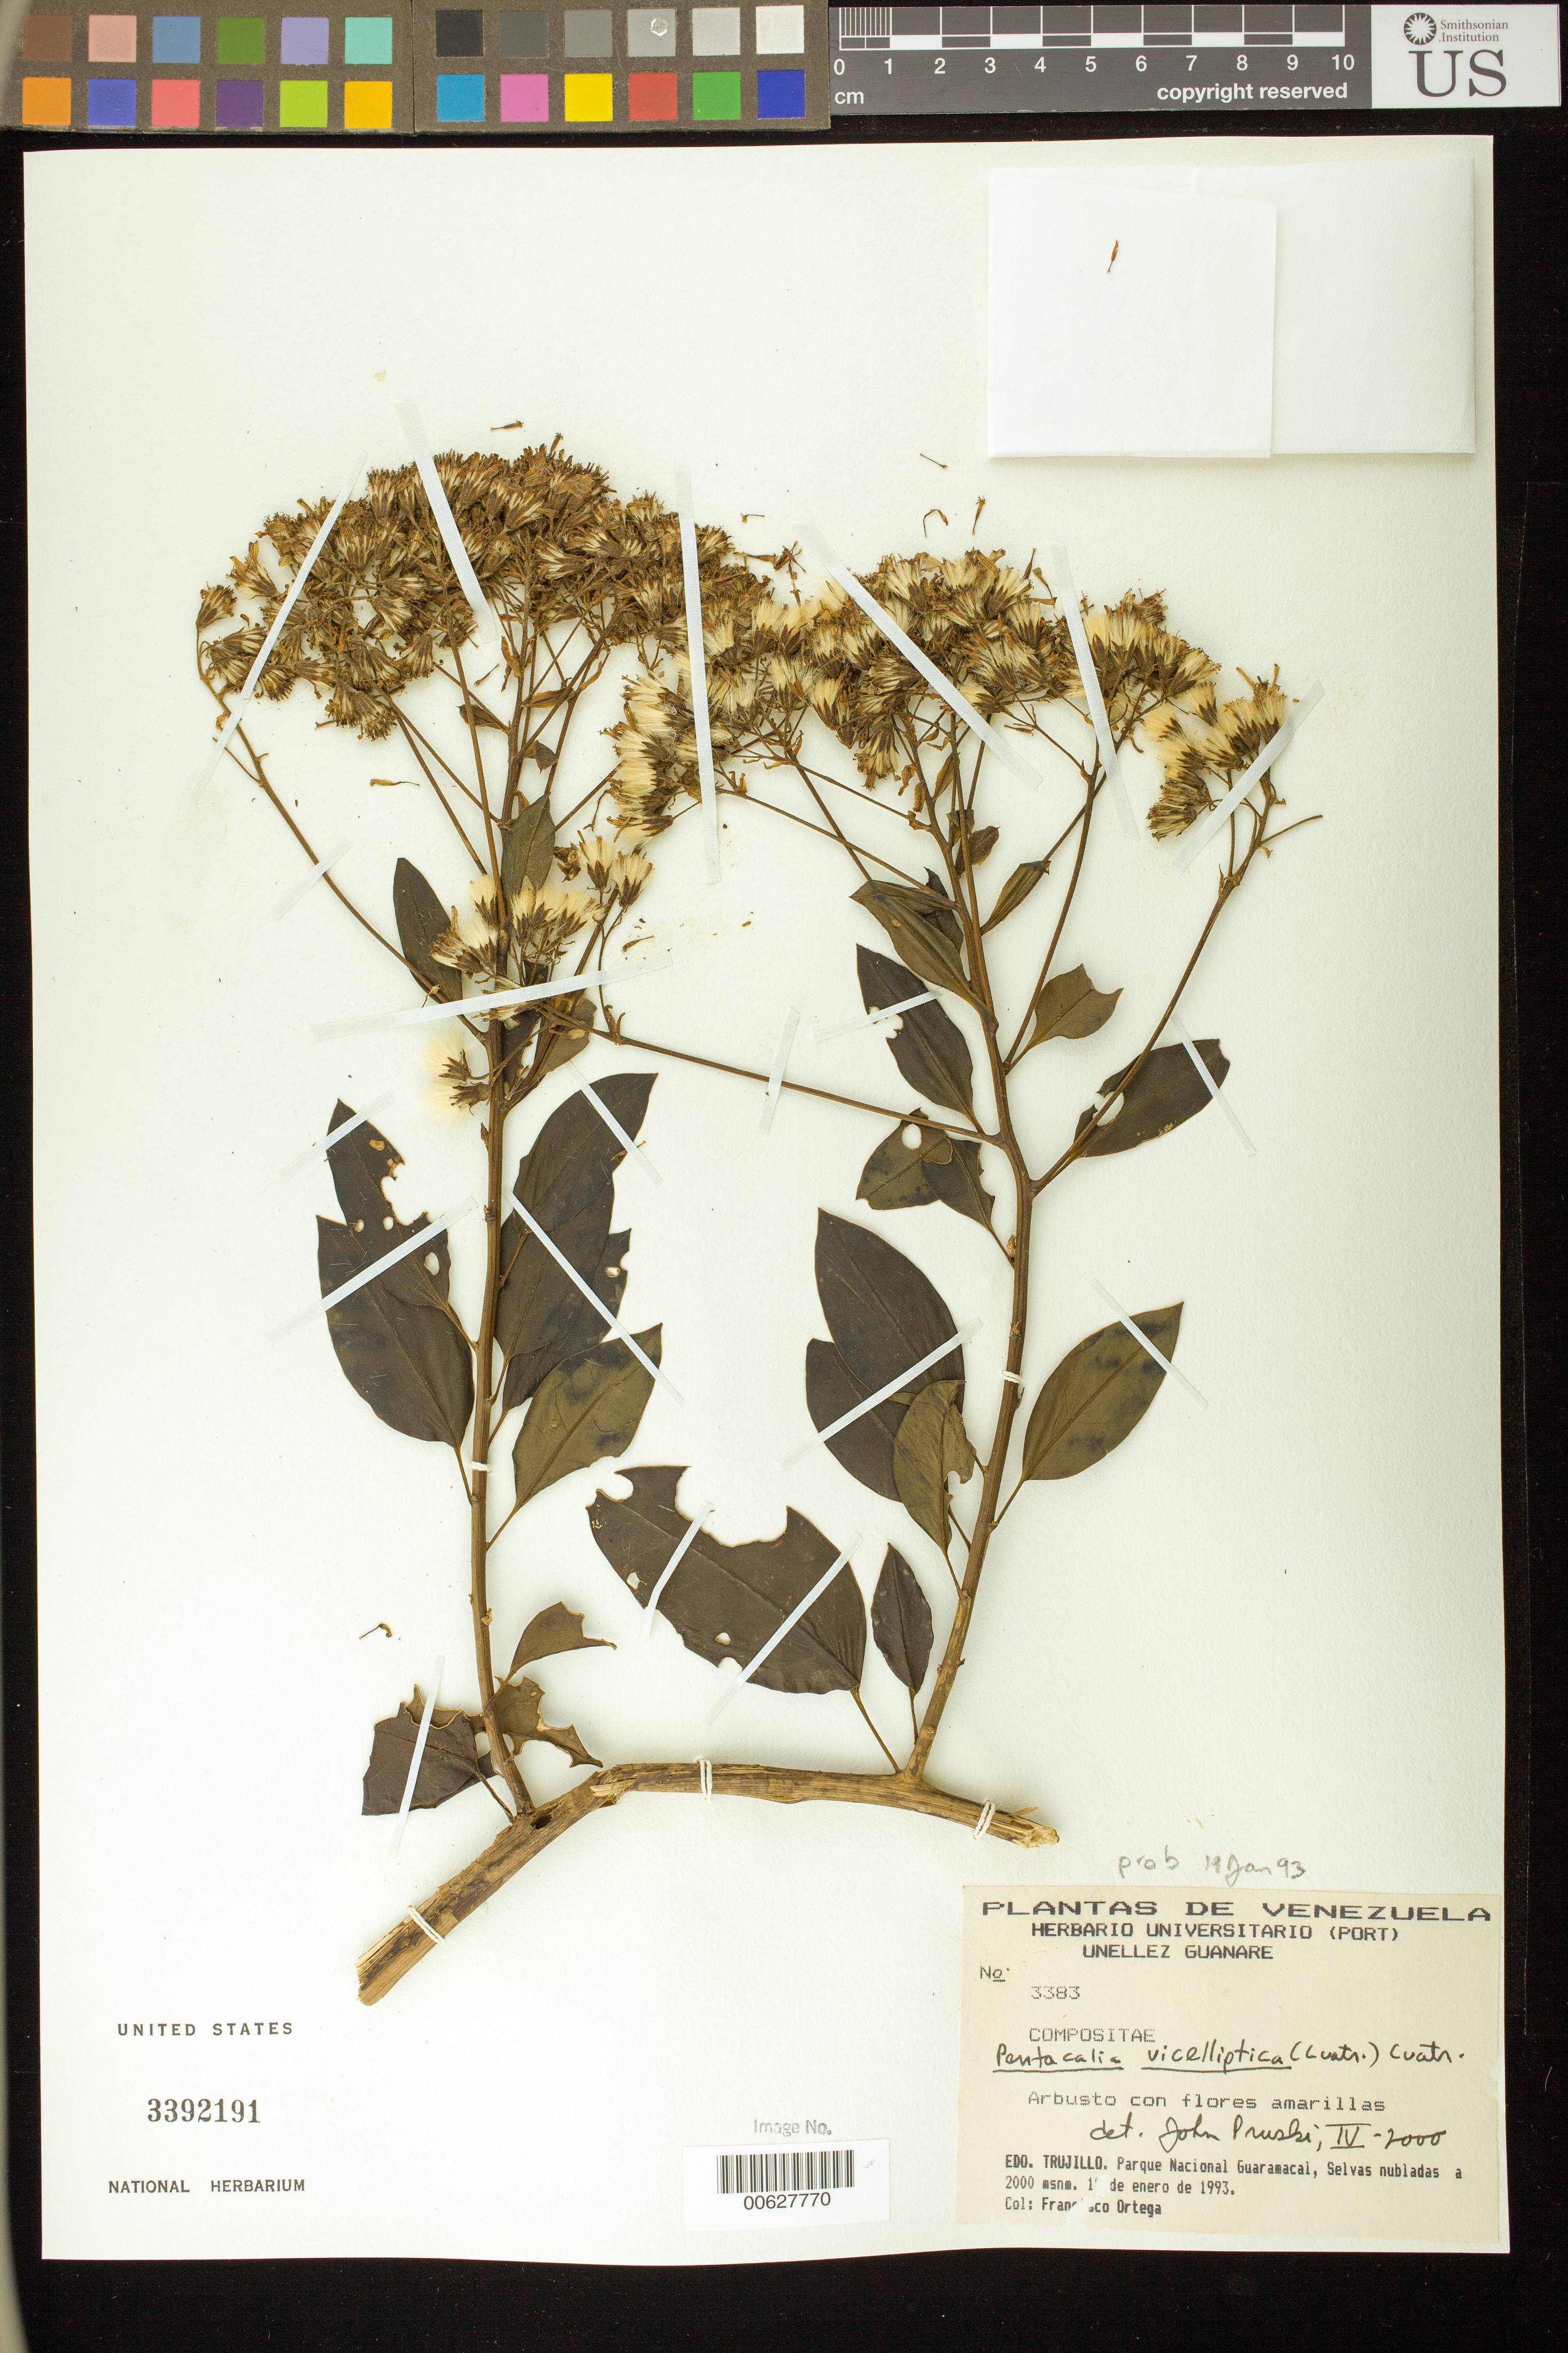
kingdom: Plantae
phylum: Tracheophyta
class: Magnoliopsida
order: Asterales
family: Asteraceae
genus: Pentacalia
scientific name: Pentacalia vicelliptica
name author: (Cuatrec.) Cuatrec.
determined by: Pruski, J. F.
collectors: F. J. Ortega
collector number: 3383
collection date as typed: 19 Jan 1993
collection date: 1993-01-19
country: Venezuela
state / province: Trujillo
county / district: Boconó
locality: Parque Nacional Guaramacal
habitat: Selvas nubladas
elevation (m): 2000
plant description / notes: PORT, US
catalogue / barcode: US 3392191